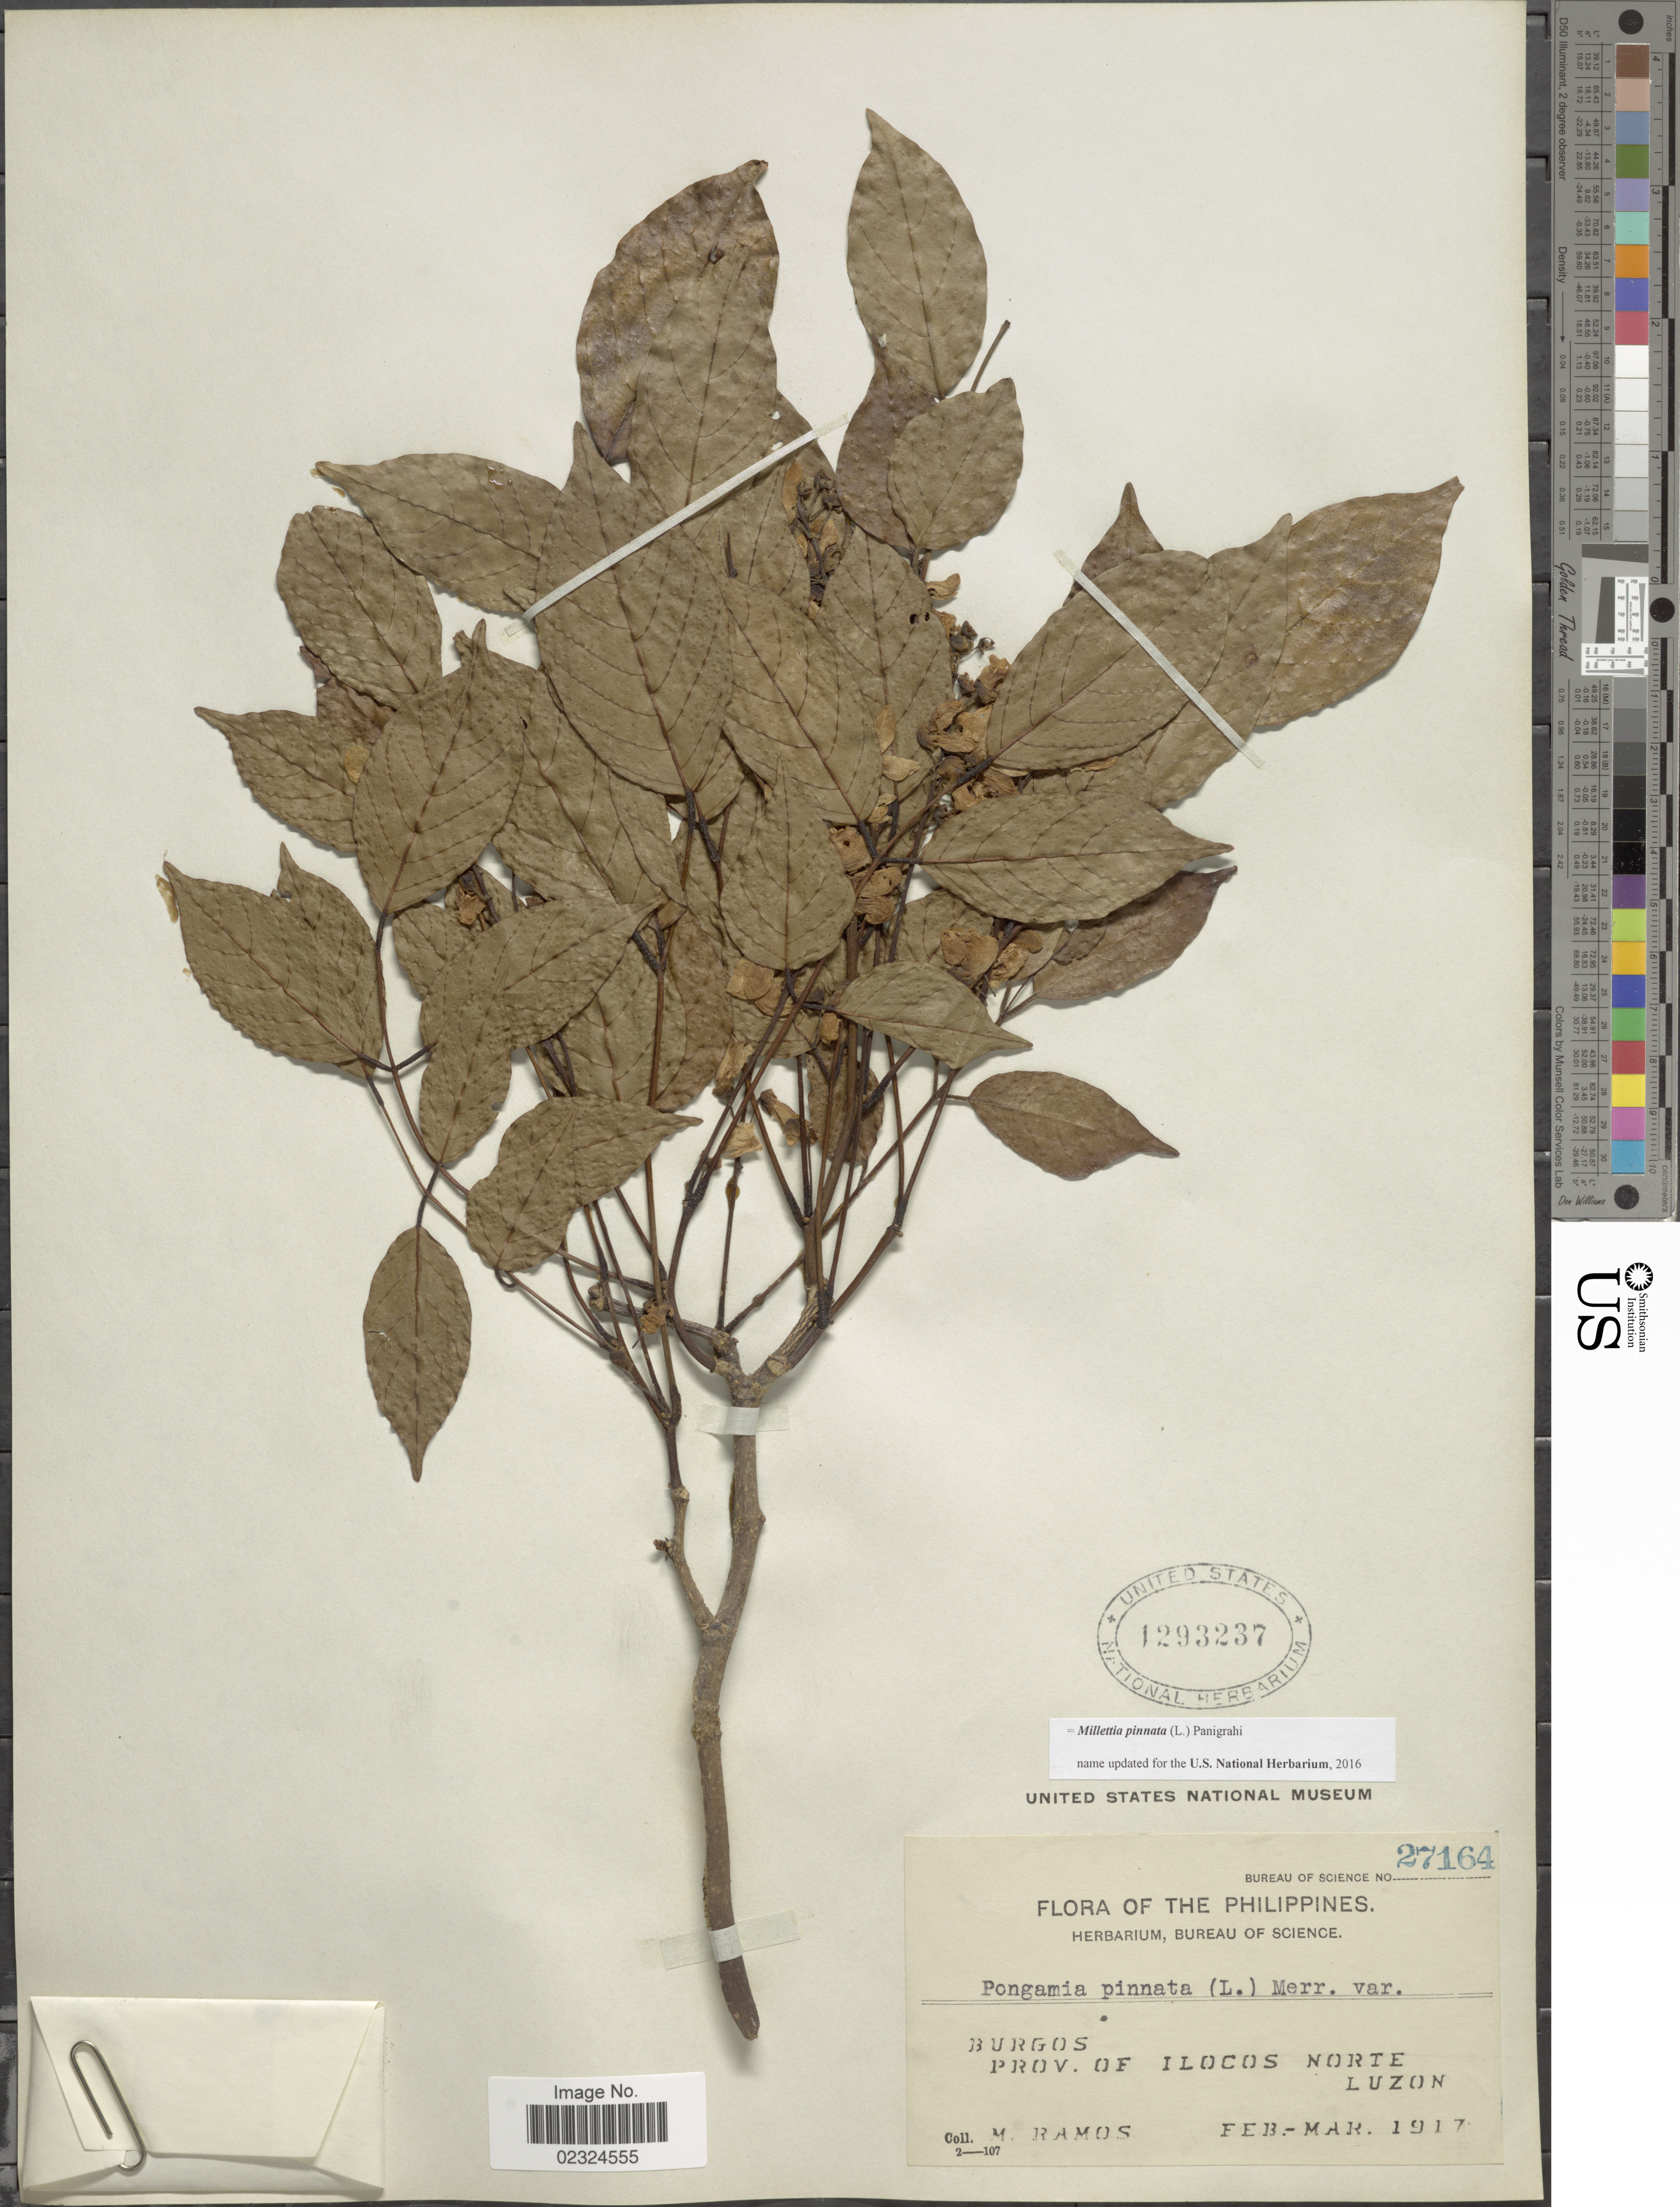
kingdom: Plantae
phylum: Tracheophyta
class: Magnoliopsida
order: Fabales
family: Fabaceae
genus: Millettia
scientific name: Millettia pinnata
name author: (L.) Panigrahi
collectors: M. Ramos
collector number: Bureau of Science 27164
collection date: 1917-02/1917-03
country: Philippines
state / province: Ilocos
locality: Burgos. Prov. of Ilocos Norte Luzon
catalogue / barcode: US 1293237